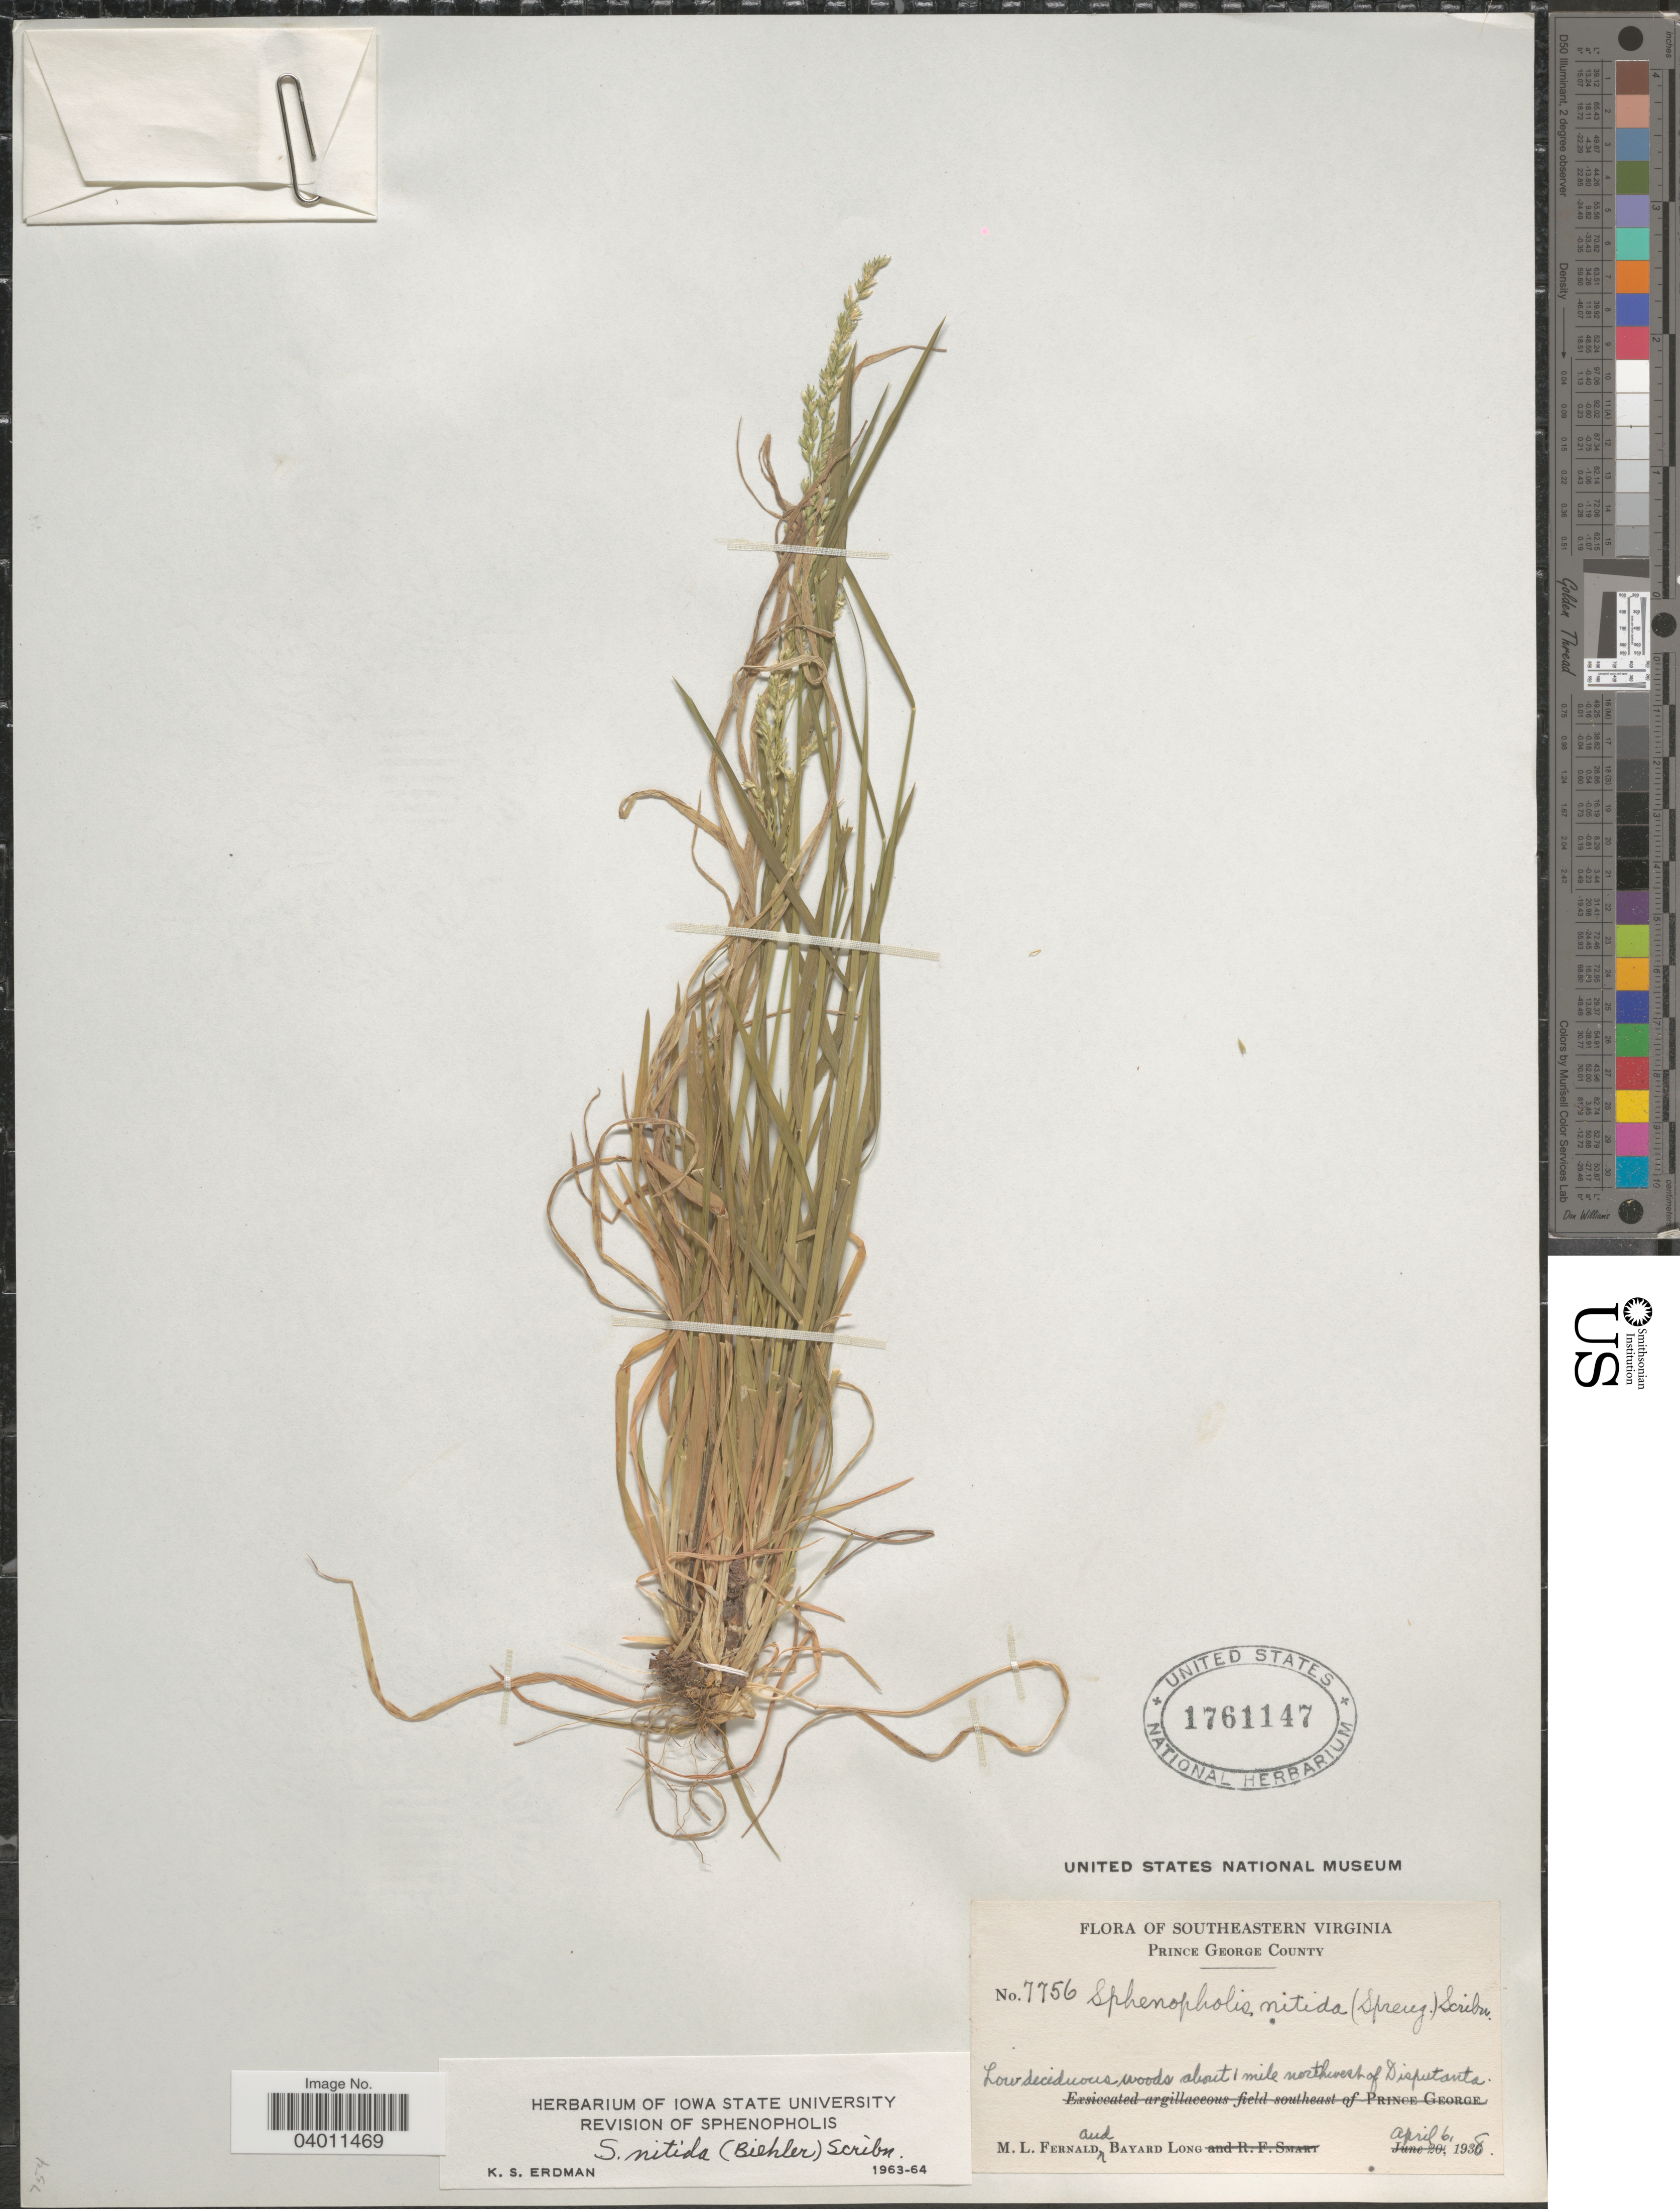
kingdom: Plantae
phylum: Tracheophyta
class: Liliopsida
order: Poales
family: Poaceae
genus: Sphenopholis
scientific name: Sphenopholis nitida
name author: (Biehler) Scribn.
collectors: M. L. Fernald & B. Long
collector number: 7756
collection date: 1938-04-06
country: United States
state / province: Virginia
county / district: Prince George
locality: Southeastern Virginia. Prince George County. Low deciduous woods about 1 miles northwest of Disputanta.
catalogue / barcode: US 1761147